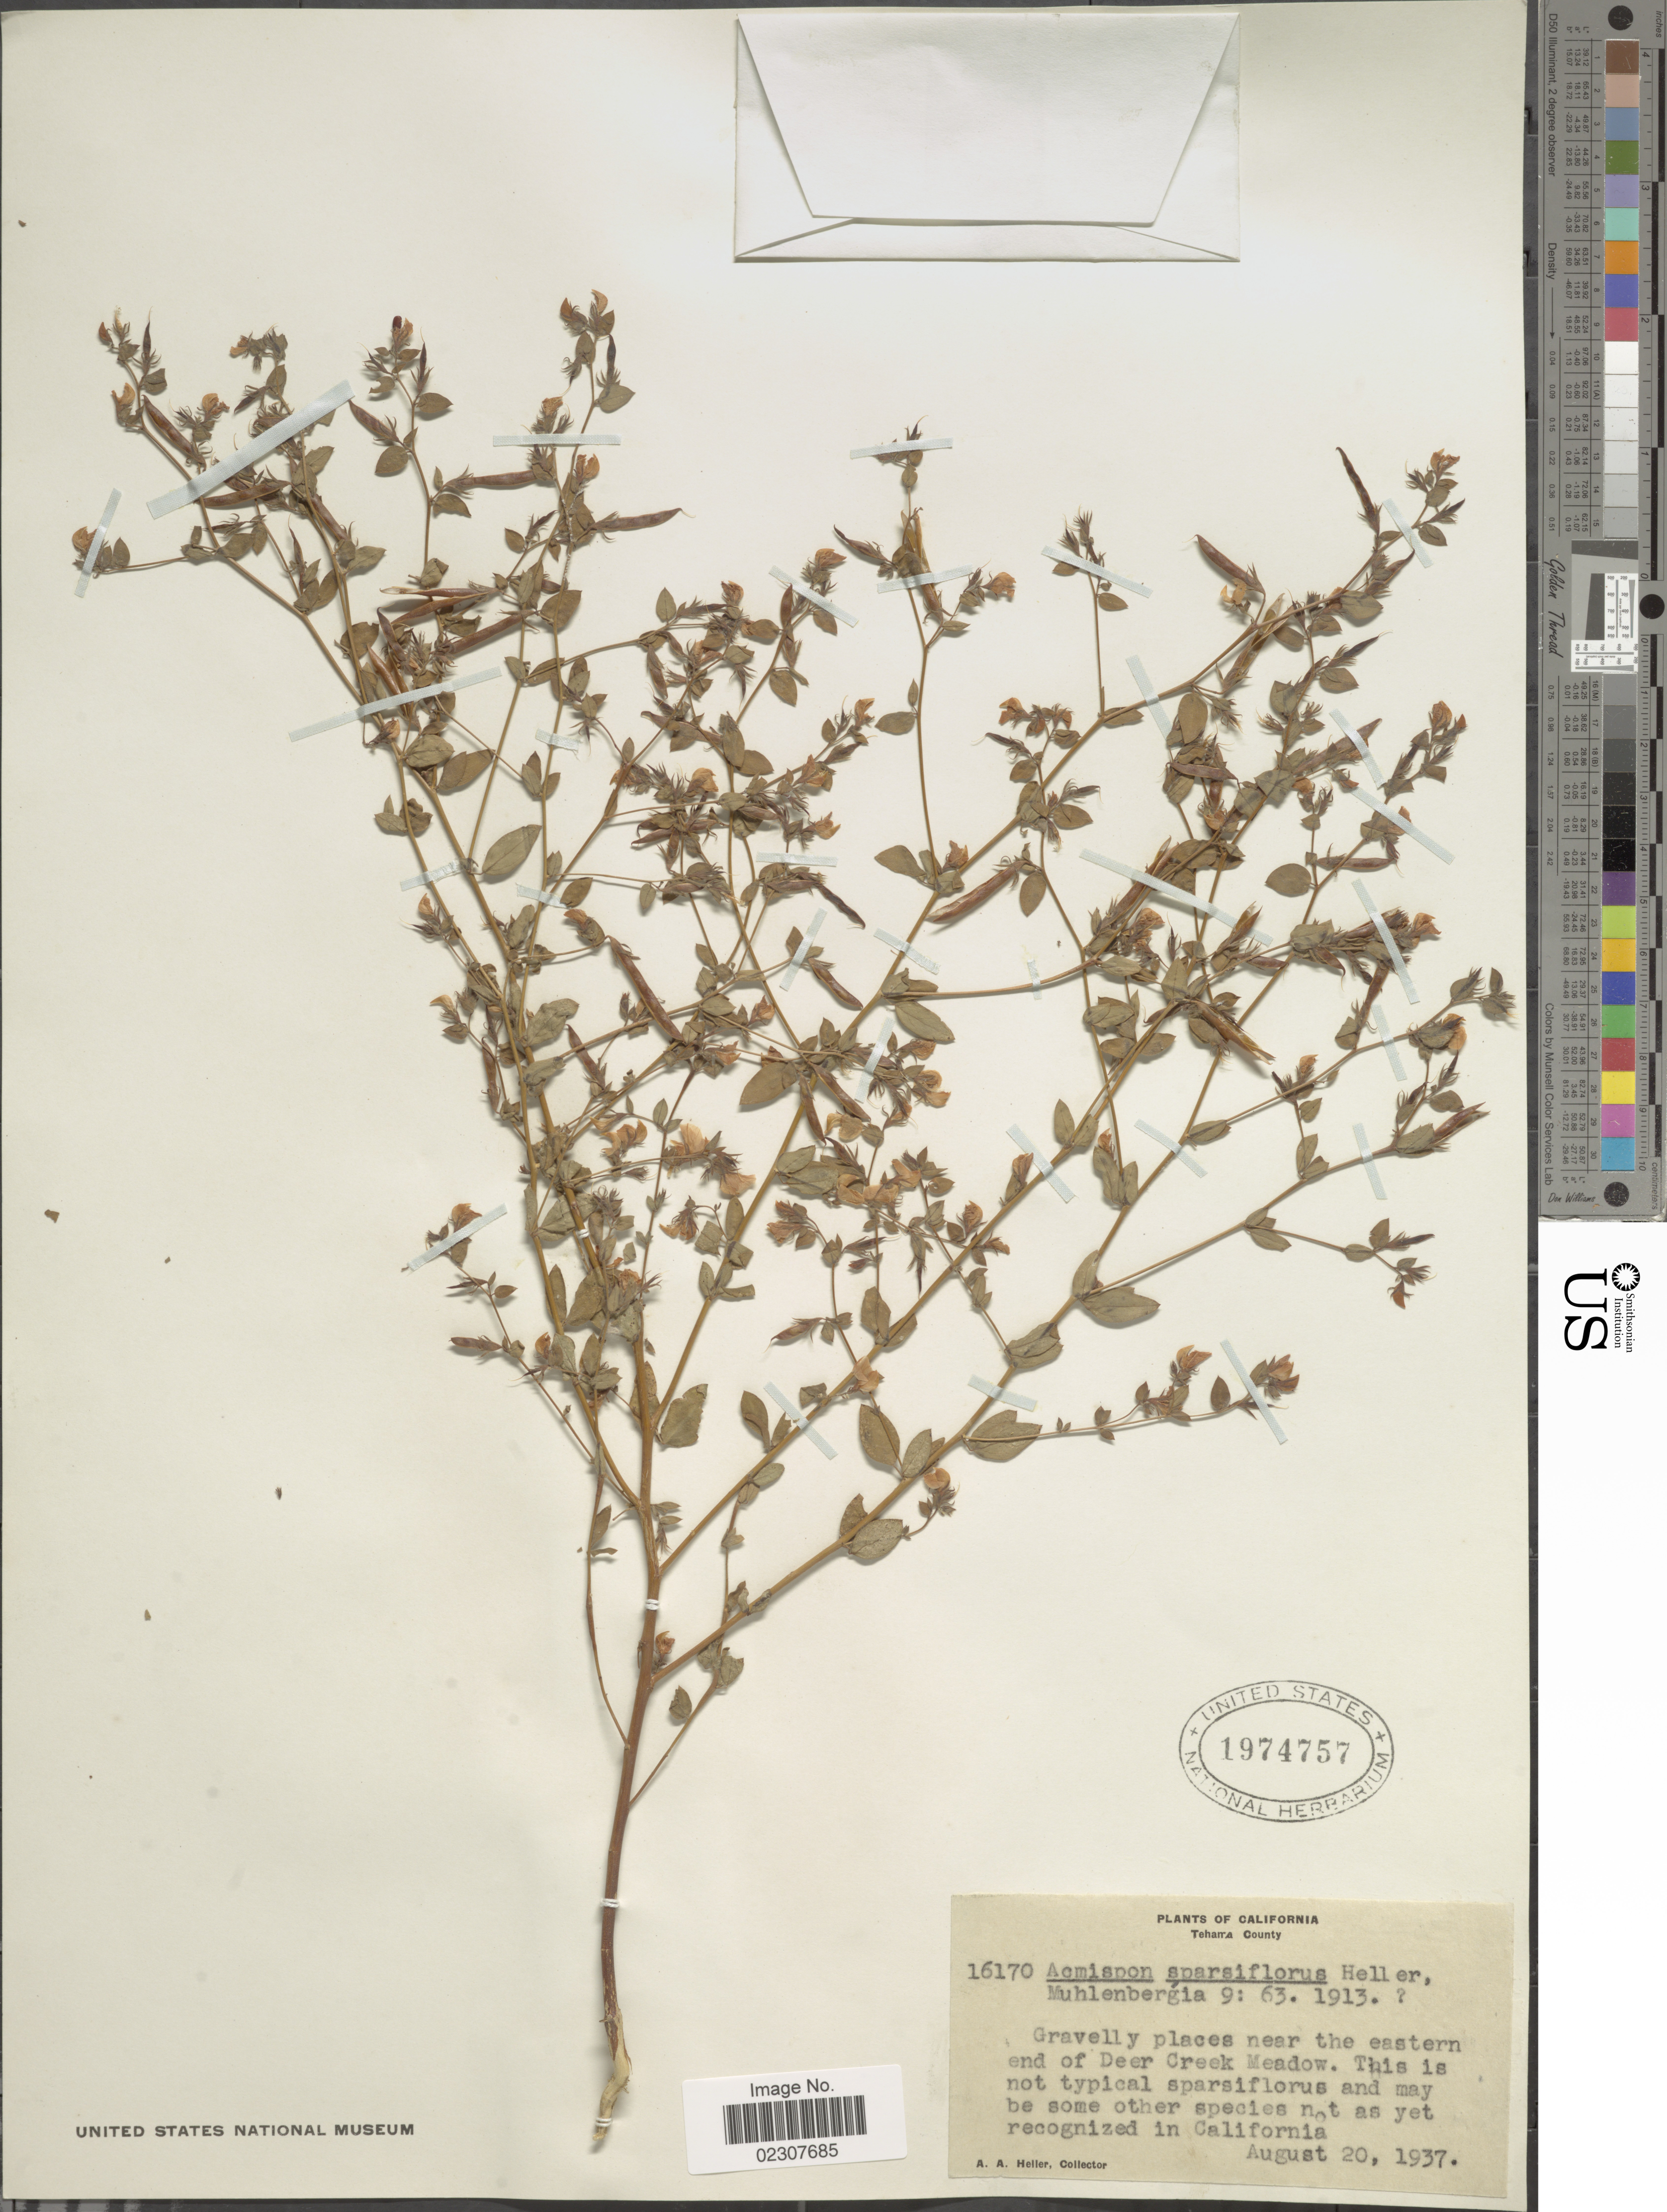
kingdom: Plantae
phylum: Tracheophyta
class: Magnoliopsida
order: Fabales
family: Fabaceae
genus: Acmispon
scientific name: Acmispon sparsiflorus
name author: A. Heller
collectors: A. A. Heller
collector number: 16170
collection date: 1937-08-20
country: United States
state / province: California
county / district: Tehama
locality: Tehama County, Gravelly places near the eastern end of Deer Creek Meadow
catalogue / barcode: US 1974757